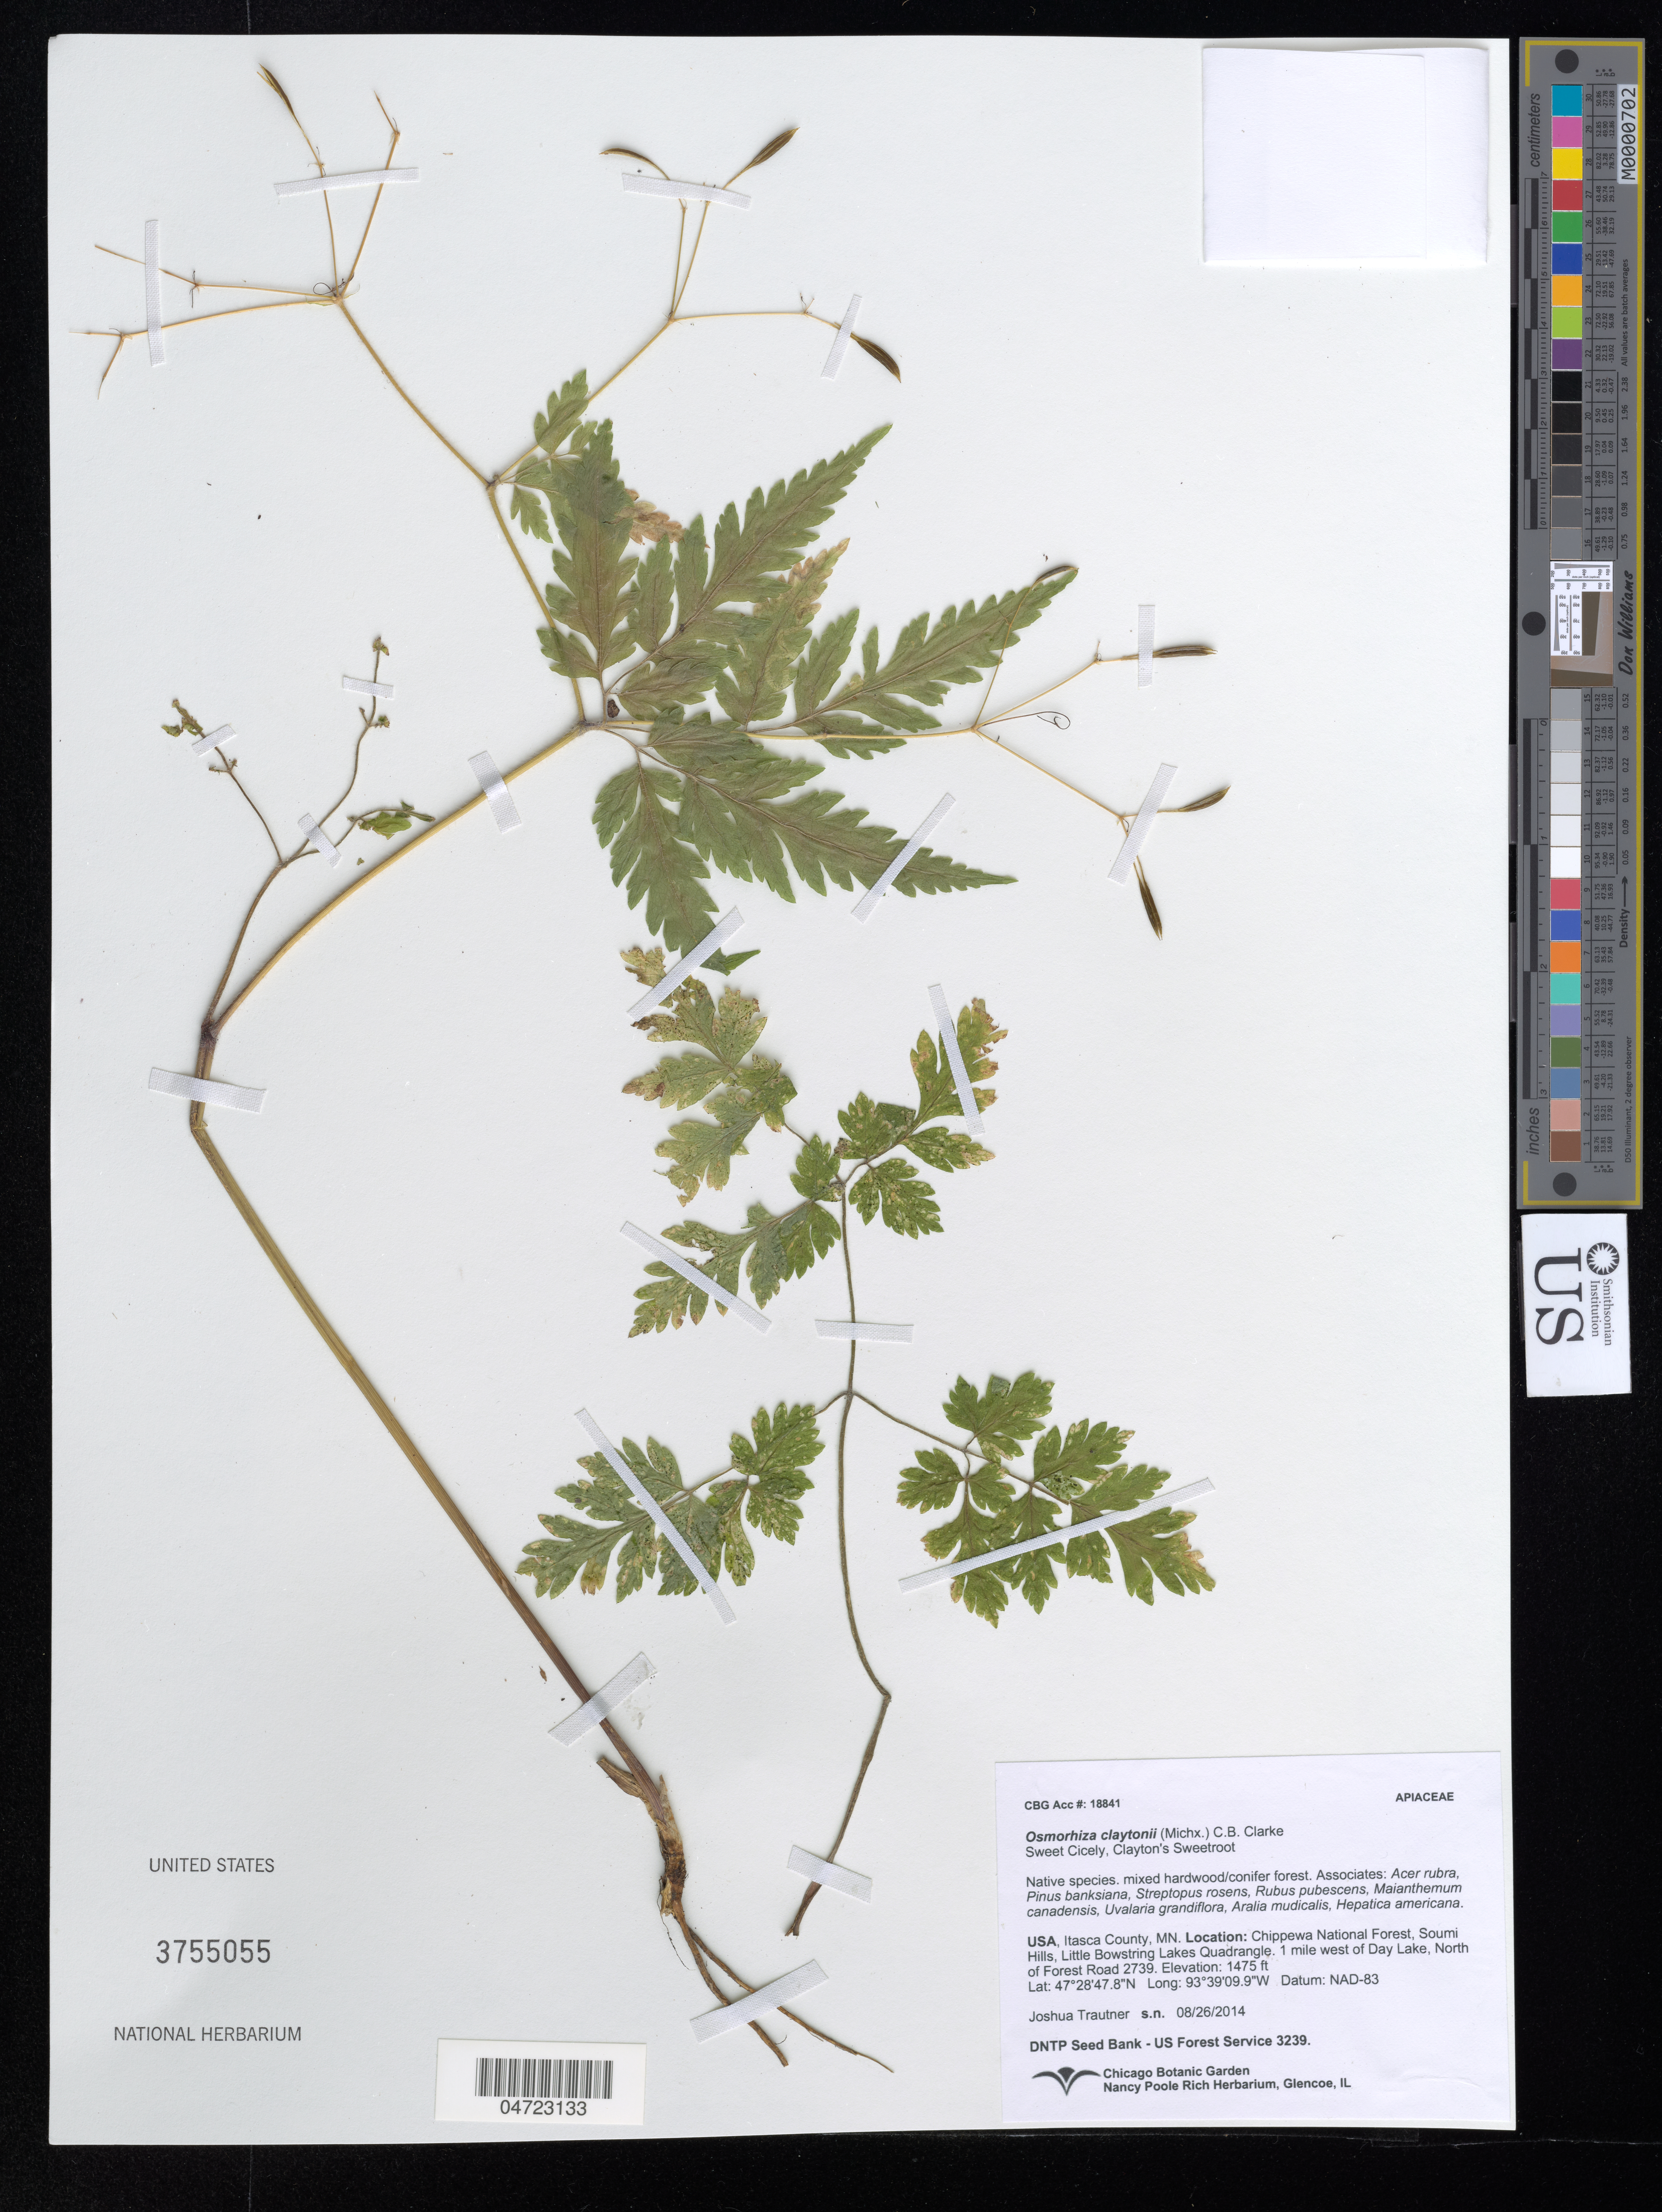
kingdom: Plantae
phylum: Tracheophyta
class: Magnoliopsida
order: Apiales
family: Apiaceae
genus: Osmorhiza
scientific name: Osmorhiza claytonii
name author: (Michx.) C.B. Clarke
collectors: J. Trautner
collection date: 2014-08-26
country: United States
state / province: Minnesota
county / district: Itasca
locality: Itasca County. Chippewa National Forest, Soumi Hills, Little Bowstring Lakes Quadrangle. 1 mile west of Day Lake, North of Forest Road 2739.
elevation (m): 450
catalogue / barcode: US 3755055